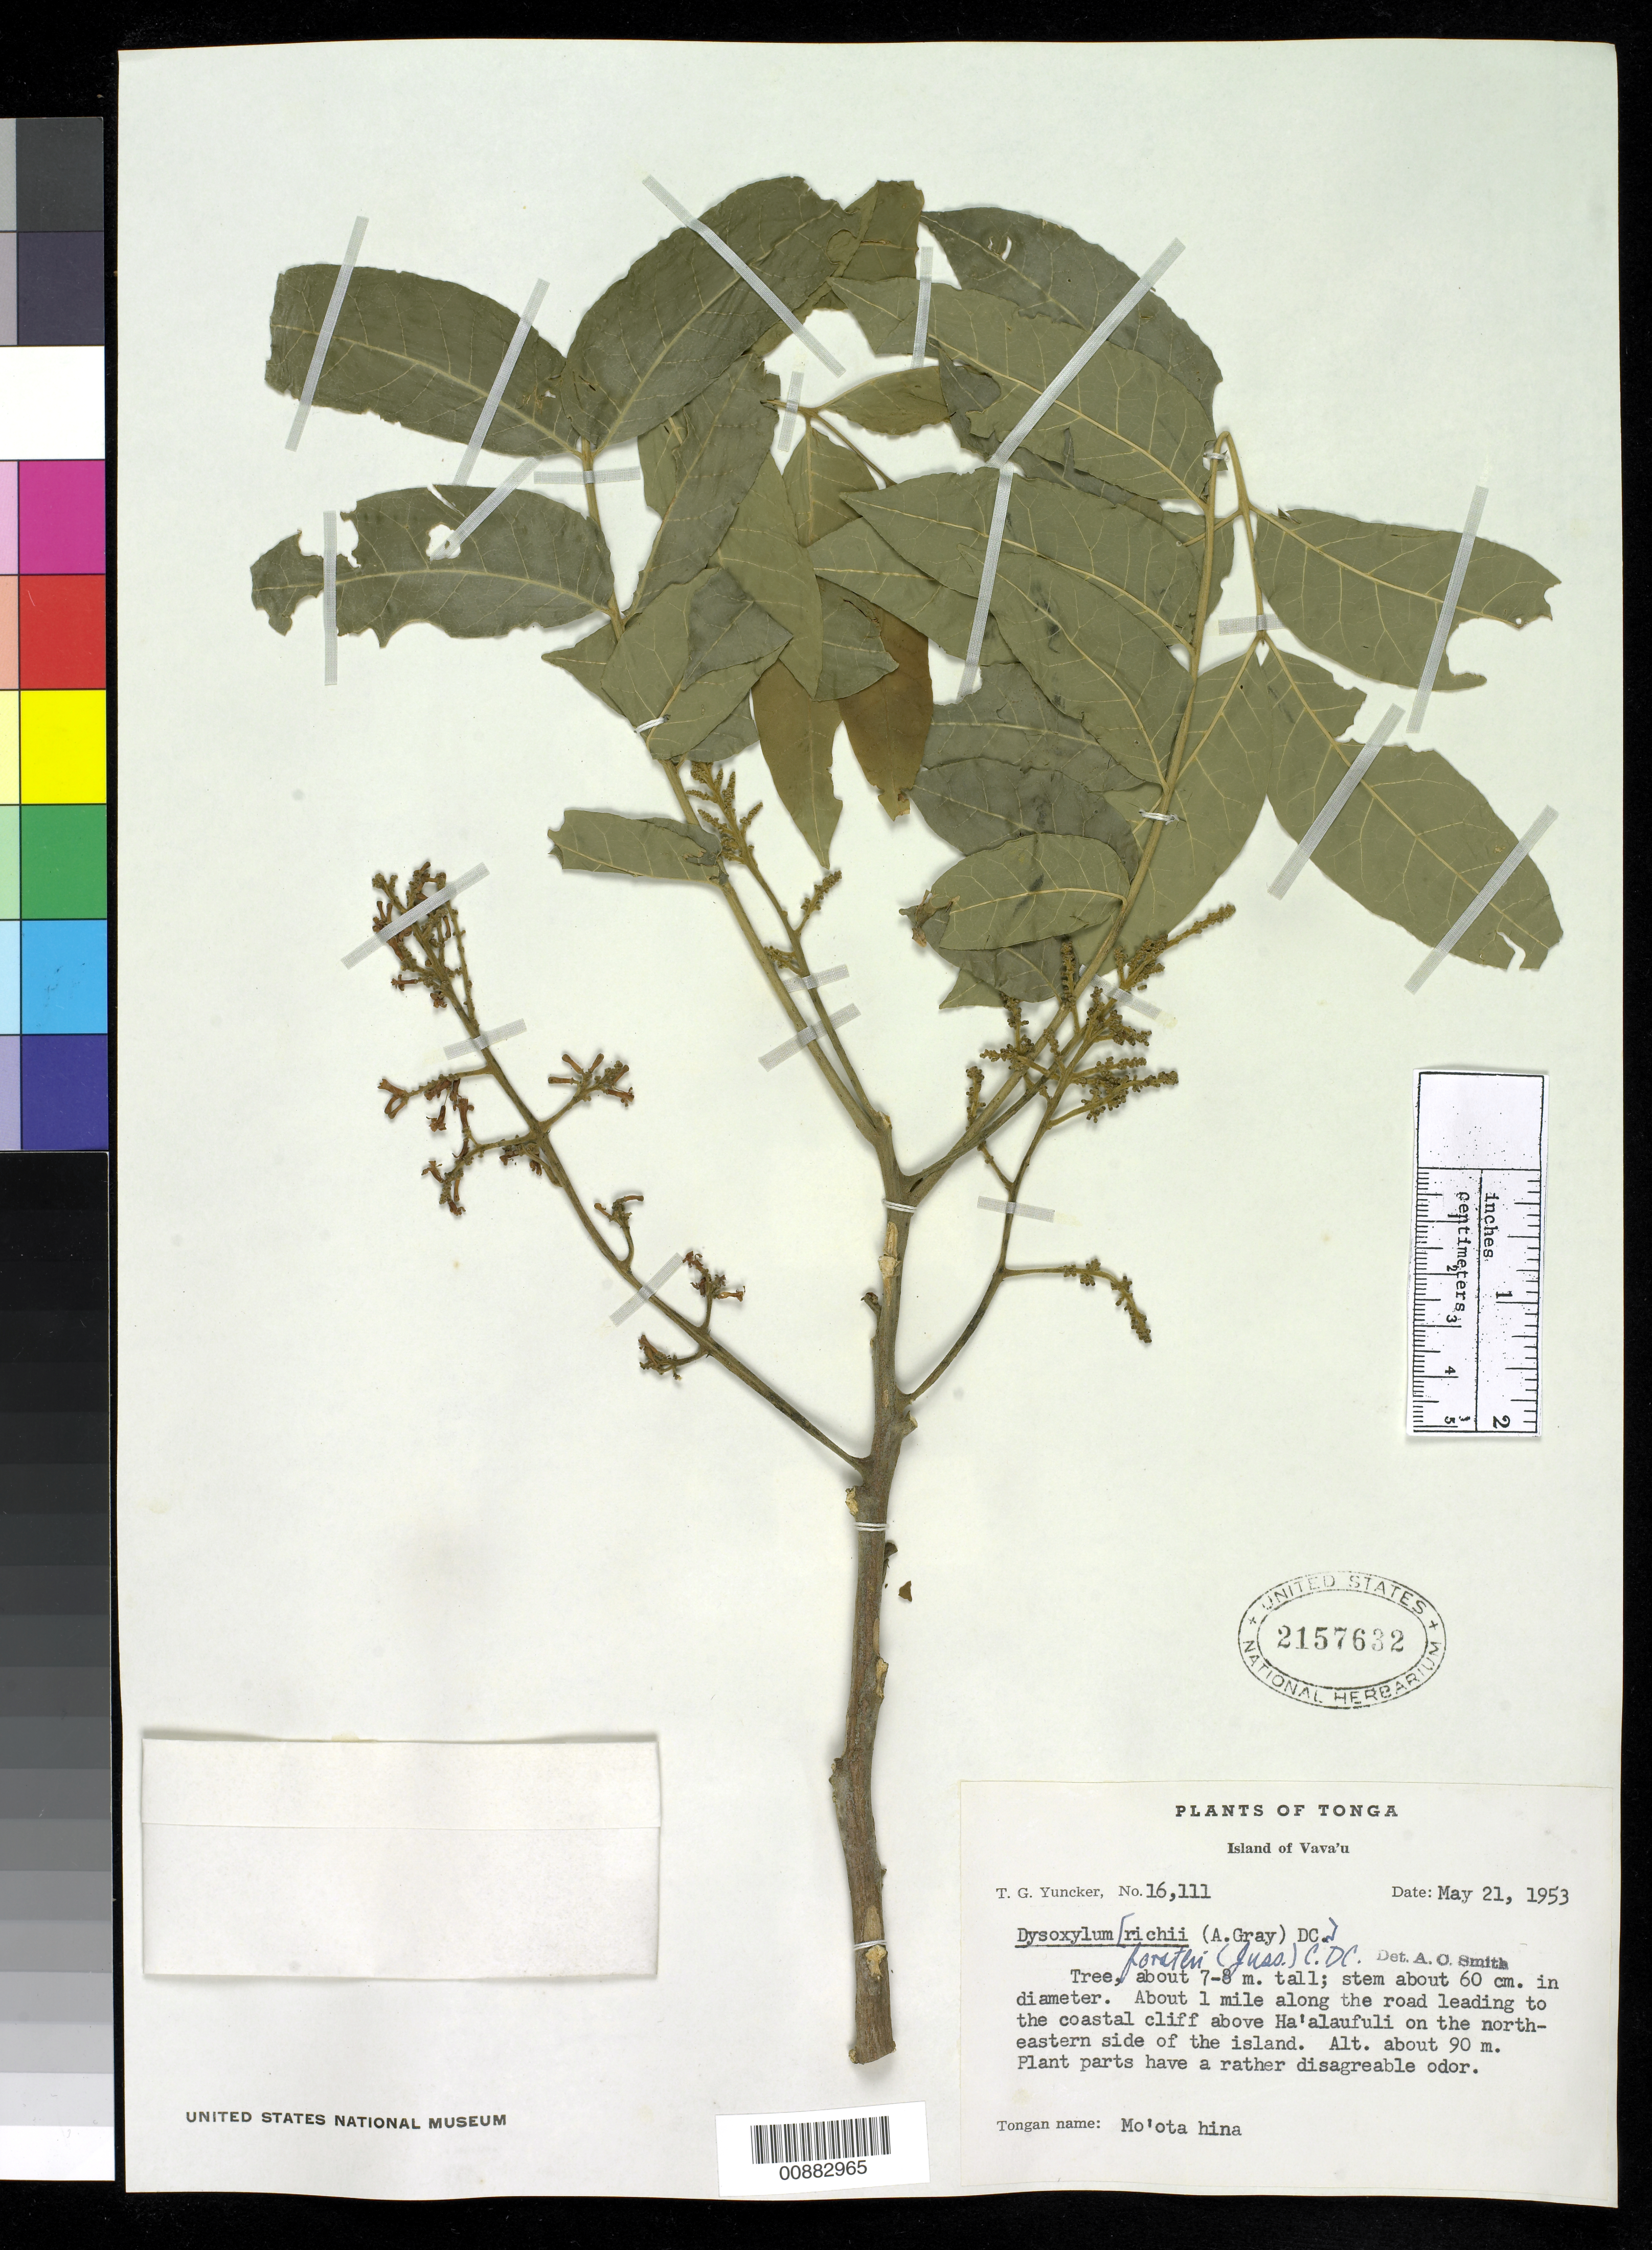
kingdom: Plantae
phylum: Tracheophyta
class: Magnoliopsida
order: Sapindales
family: Meliaceae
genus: Didymocheton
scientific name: Didymocheton alliaceus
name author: (G. Forst.) Mabb.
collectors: T. G. Yuncker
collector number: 16111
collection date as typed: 21 May 1953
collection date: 1953-05-21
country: Tonga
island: Vava'u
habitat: about 1 mile along the road leading to the coastal cliff above Ha'alaufuli on north-eastern side of island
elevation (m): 90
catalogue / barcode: US 2157632